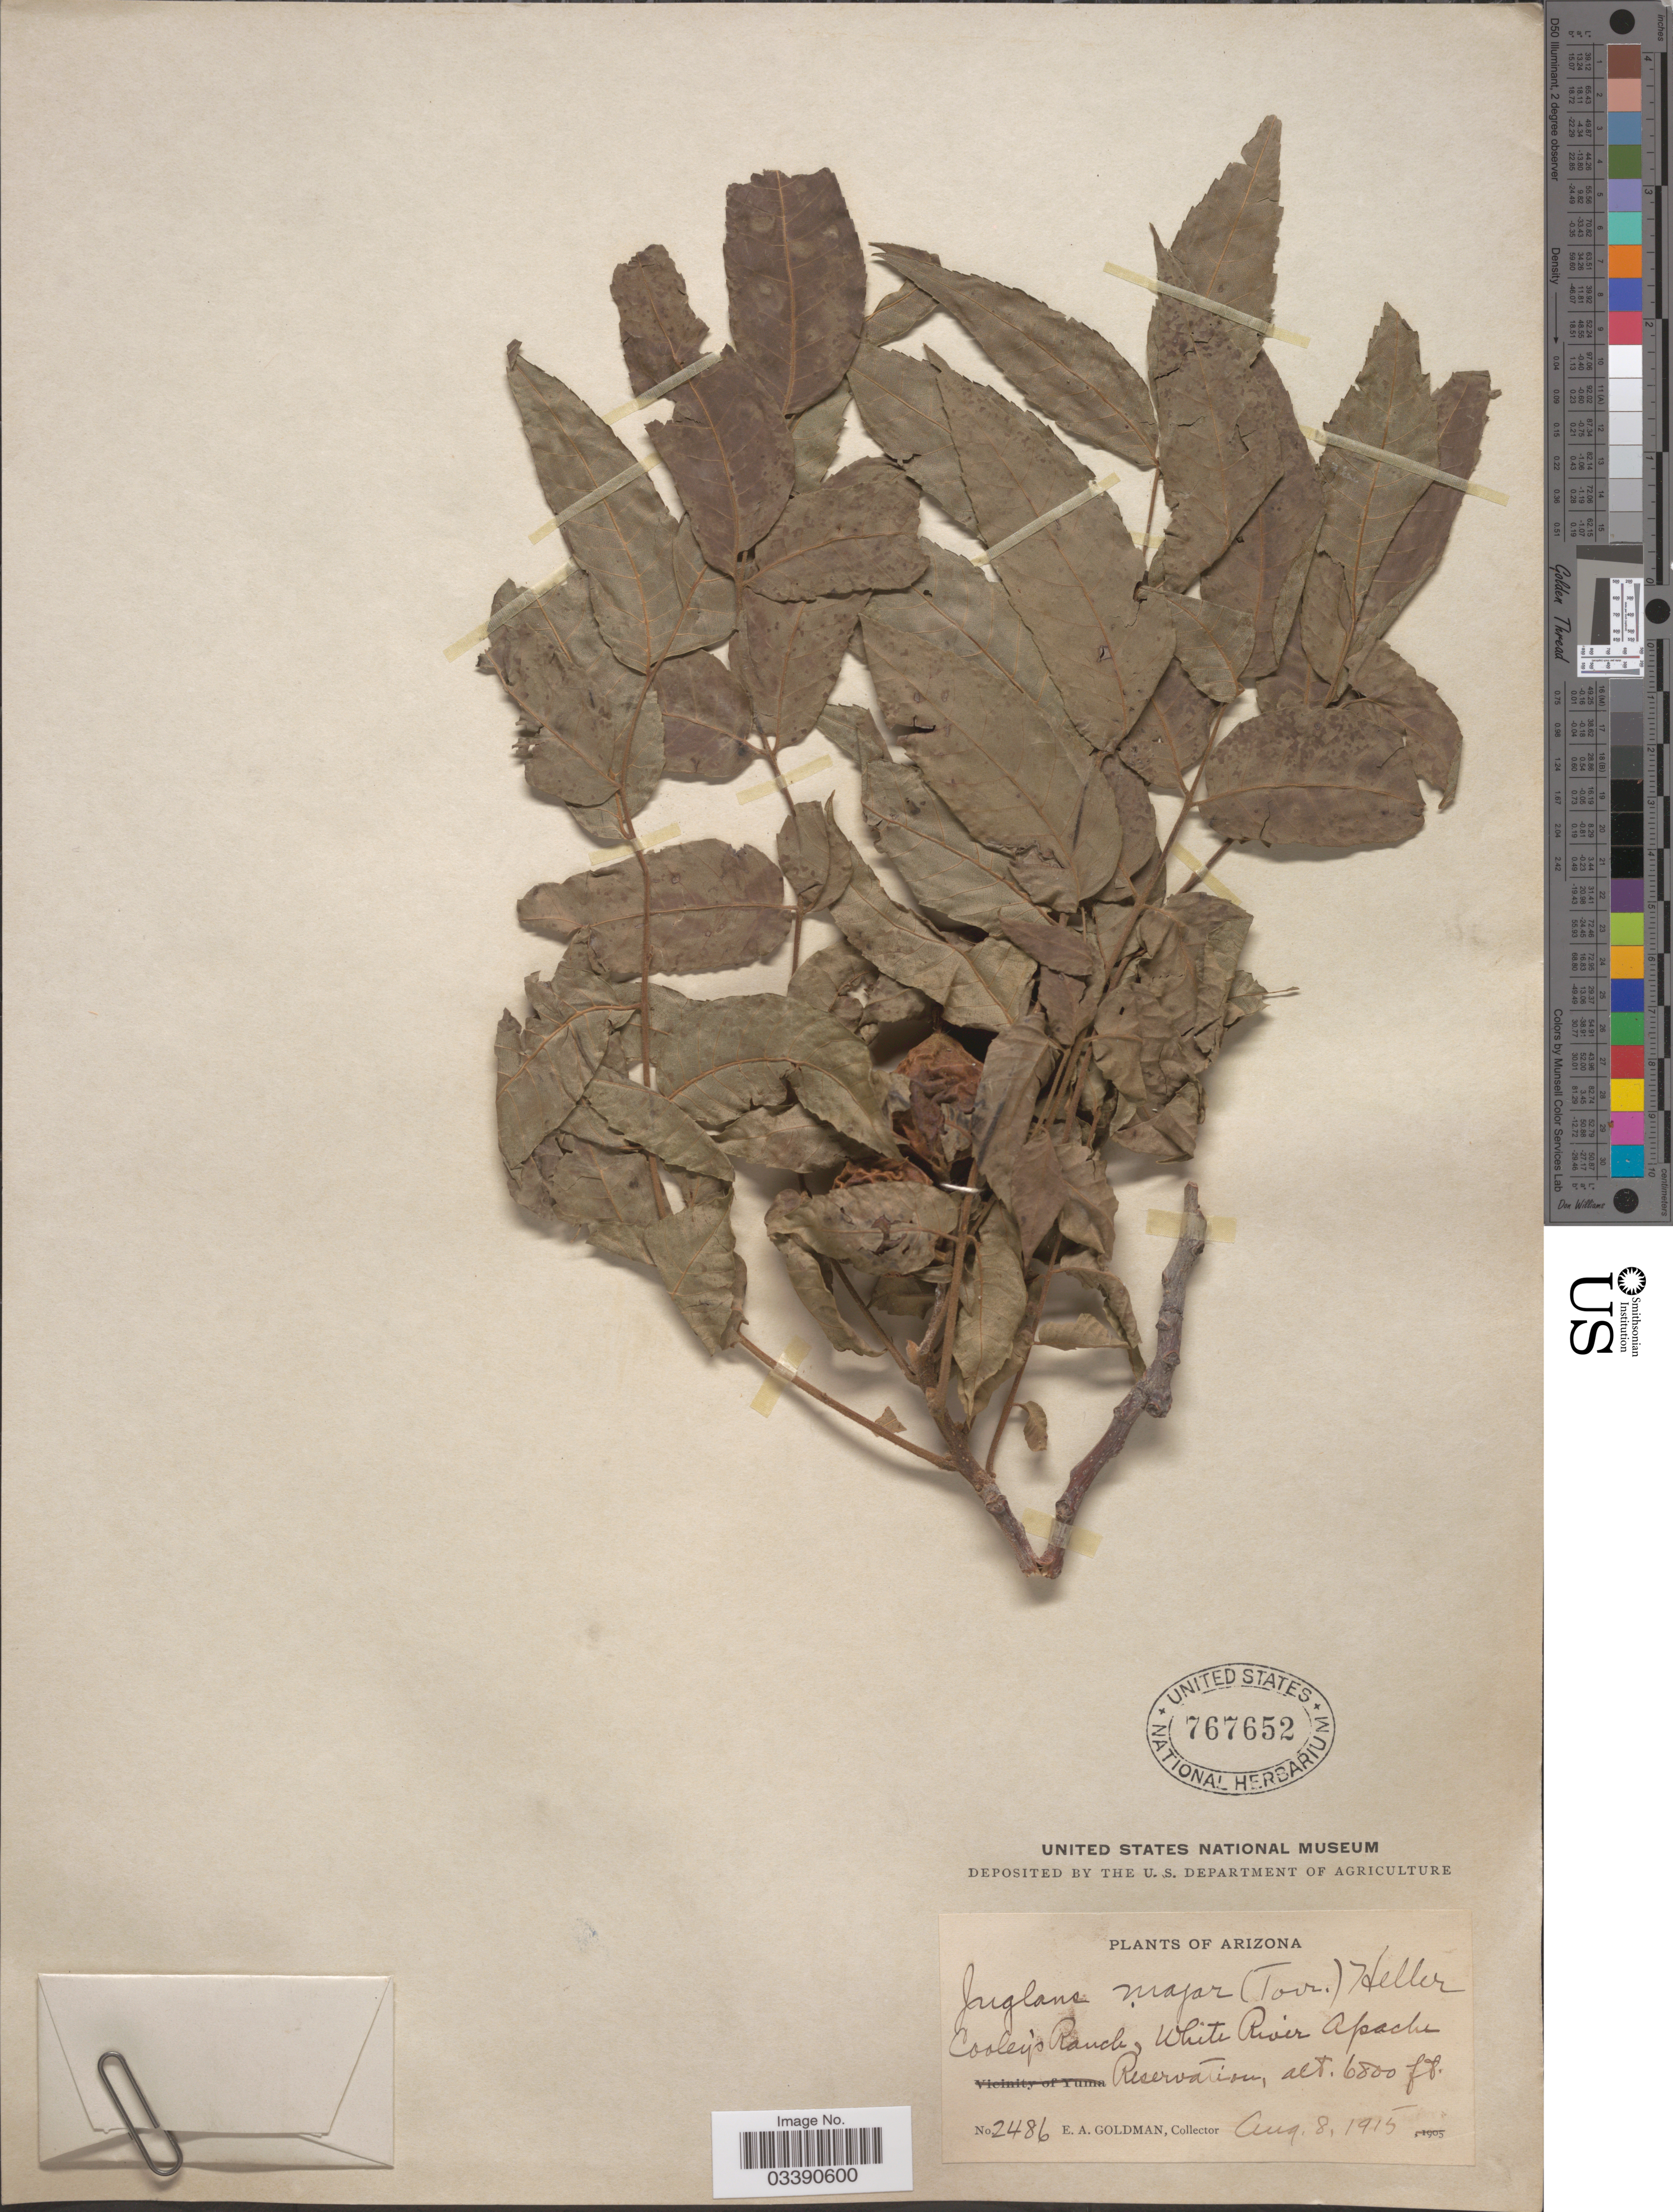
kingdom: Plantae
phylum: Tracheophyta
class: Magnoliopsida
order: Fagales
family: Juglandaceae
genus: Juglans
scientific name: Juglans major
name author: (Torr.) A. Heller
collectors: E. A. Goldman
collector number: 2486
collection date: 1915-08-08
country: United States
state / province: Arizona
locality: Cooley's Ranch, White River Apache Reservation.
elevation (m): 2073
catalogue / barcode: US 767652